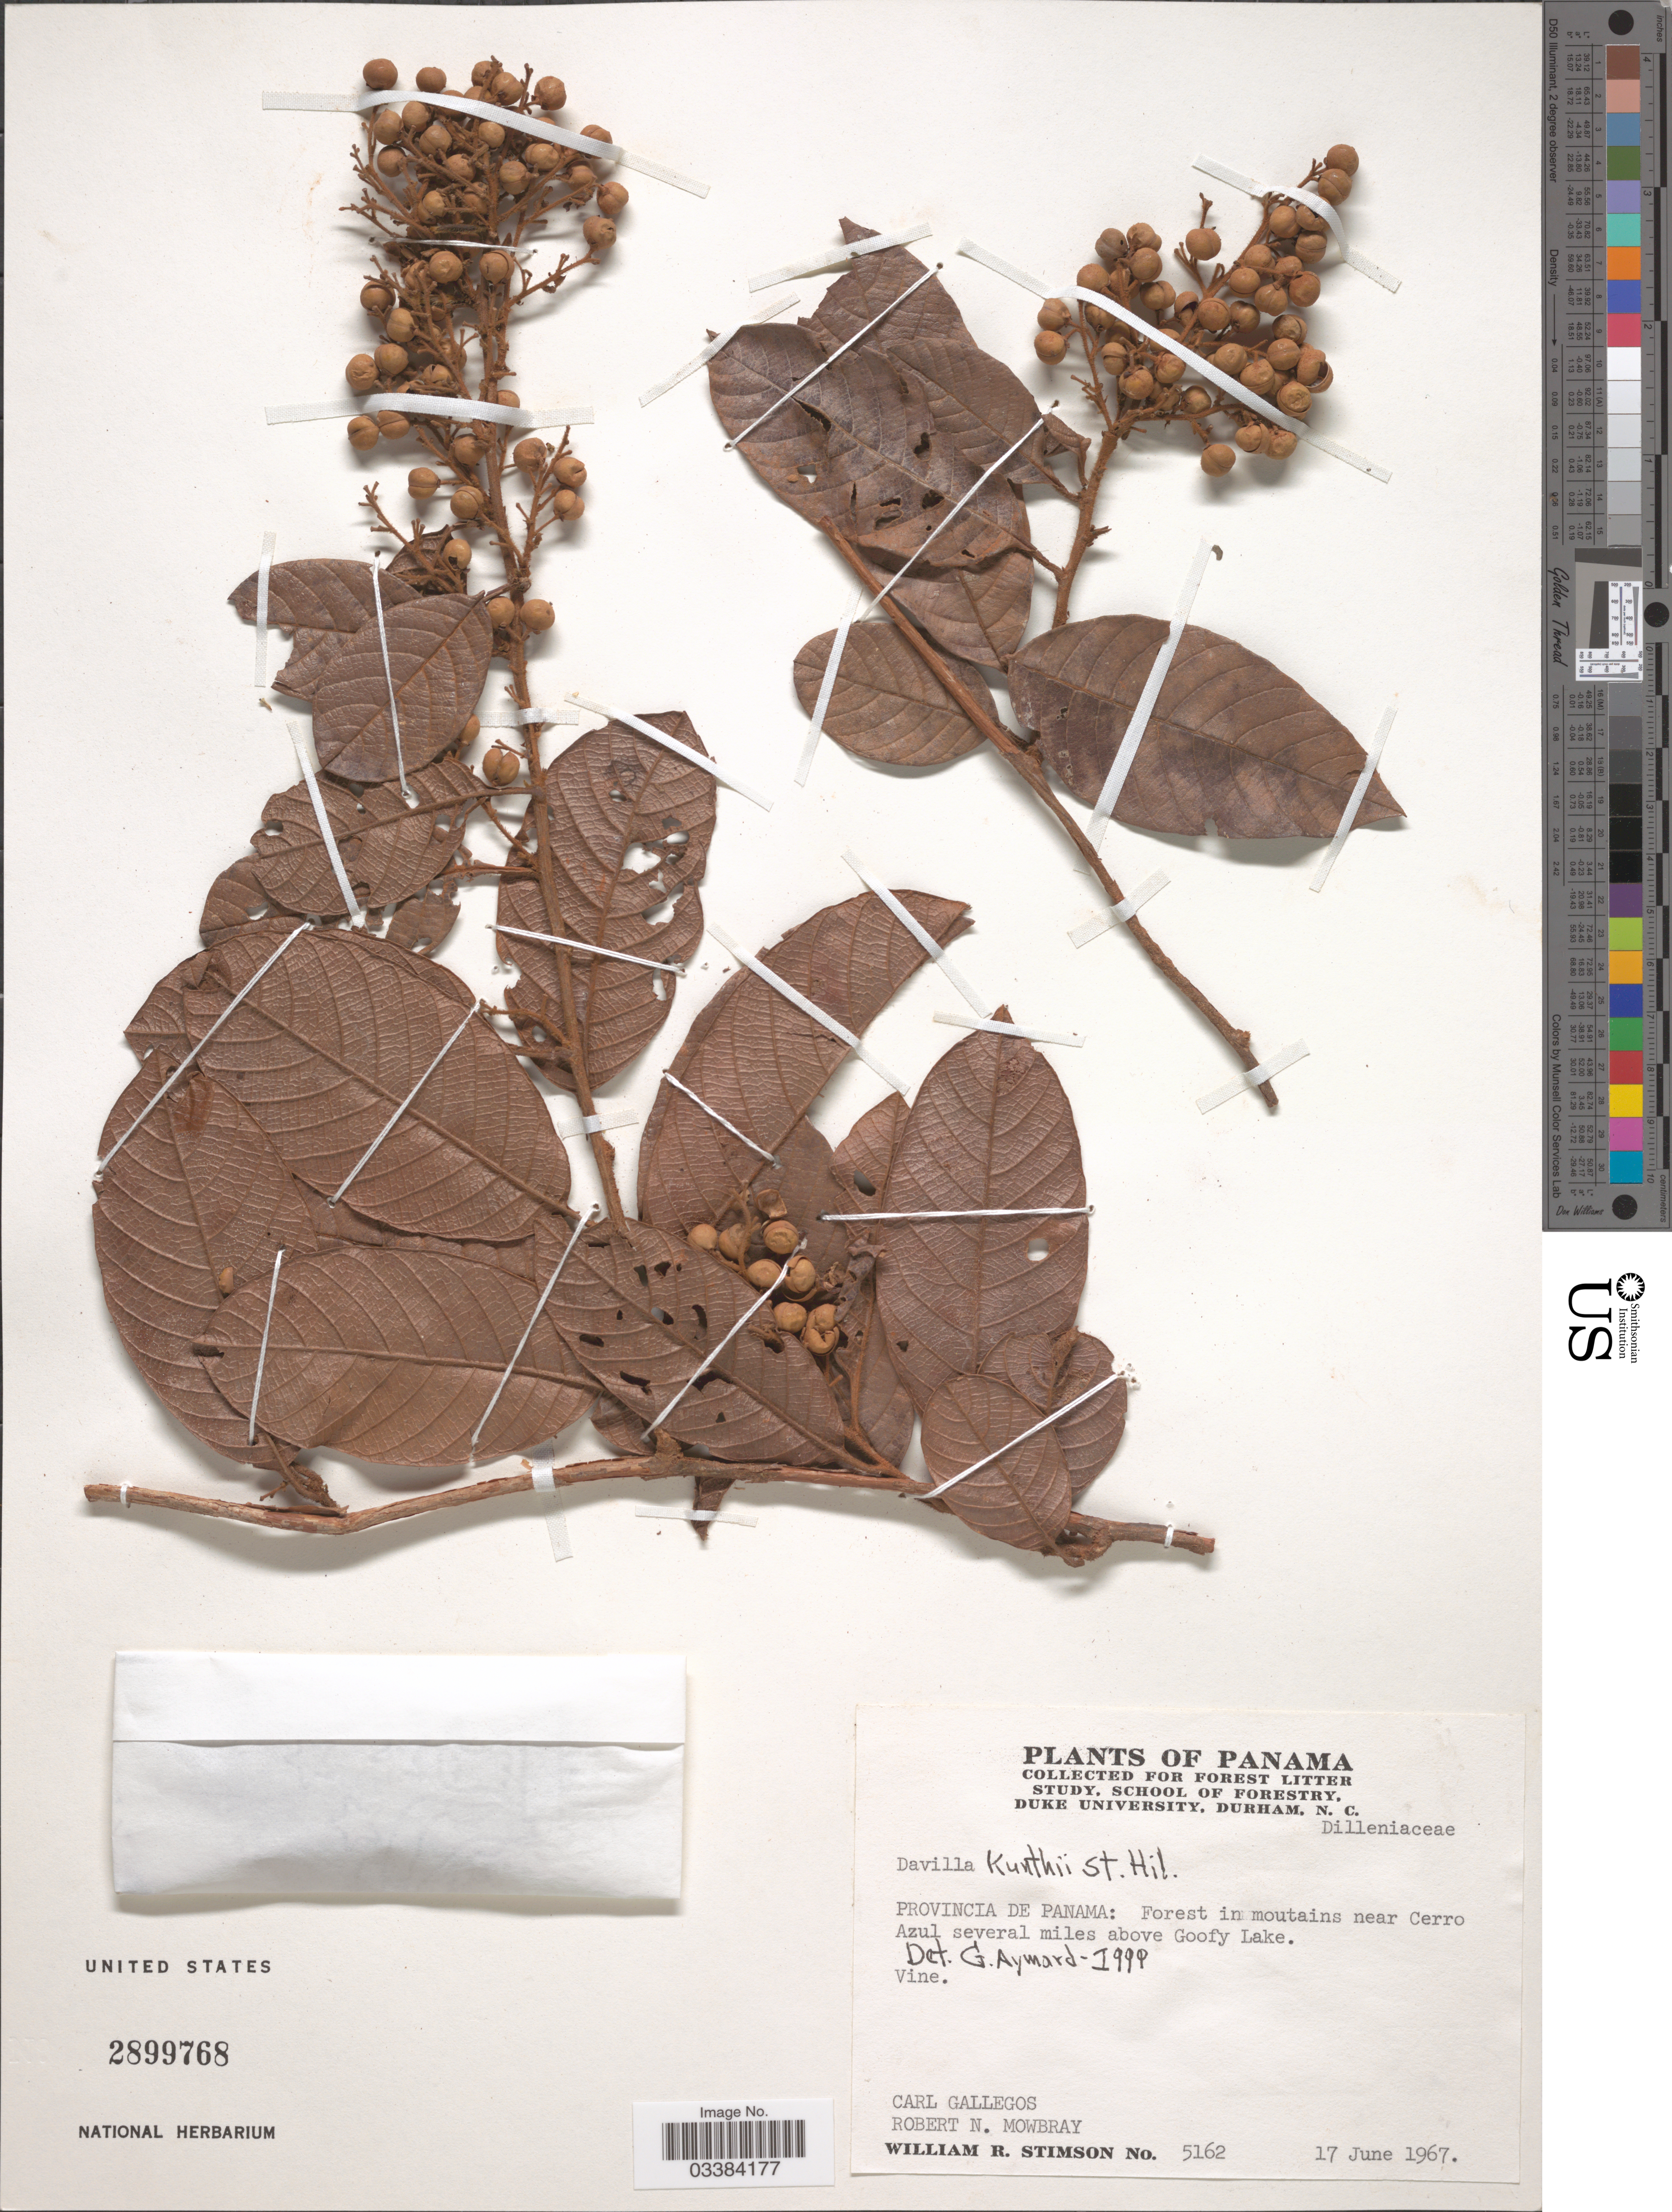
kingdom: Plantae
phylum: Tracheophyta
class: Magnoliopsida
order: Dilleniales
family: Dilleniaceae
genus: Davilla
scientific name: Davilla kunthii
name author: A. St.-Hil.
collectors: C. Gallegos, R. Mowbray & W. R. Stimson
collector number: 5162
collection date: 1967-06-17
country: Panama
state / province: Panamá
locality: Forest in mountains near Cerro Azul several miles above Goofy Lake.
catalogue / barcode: US 2899768